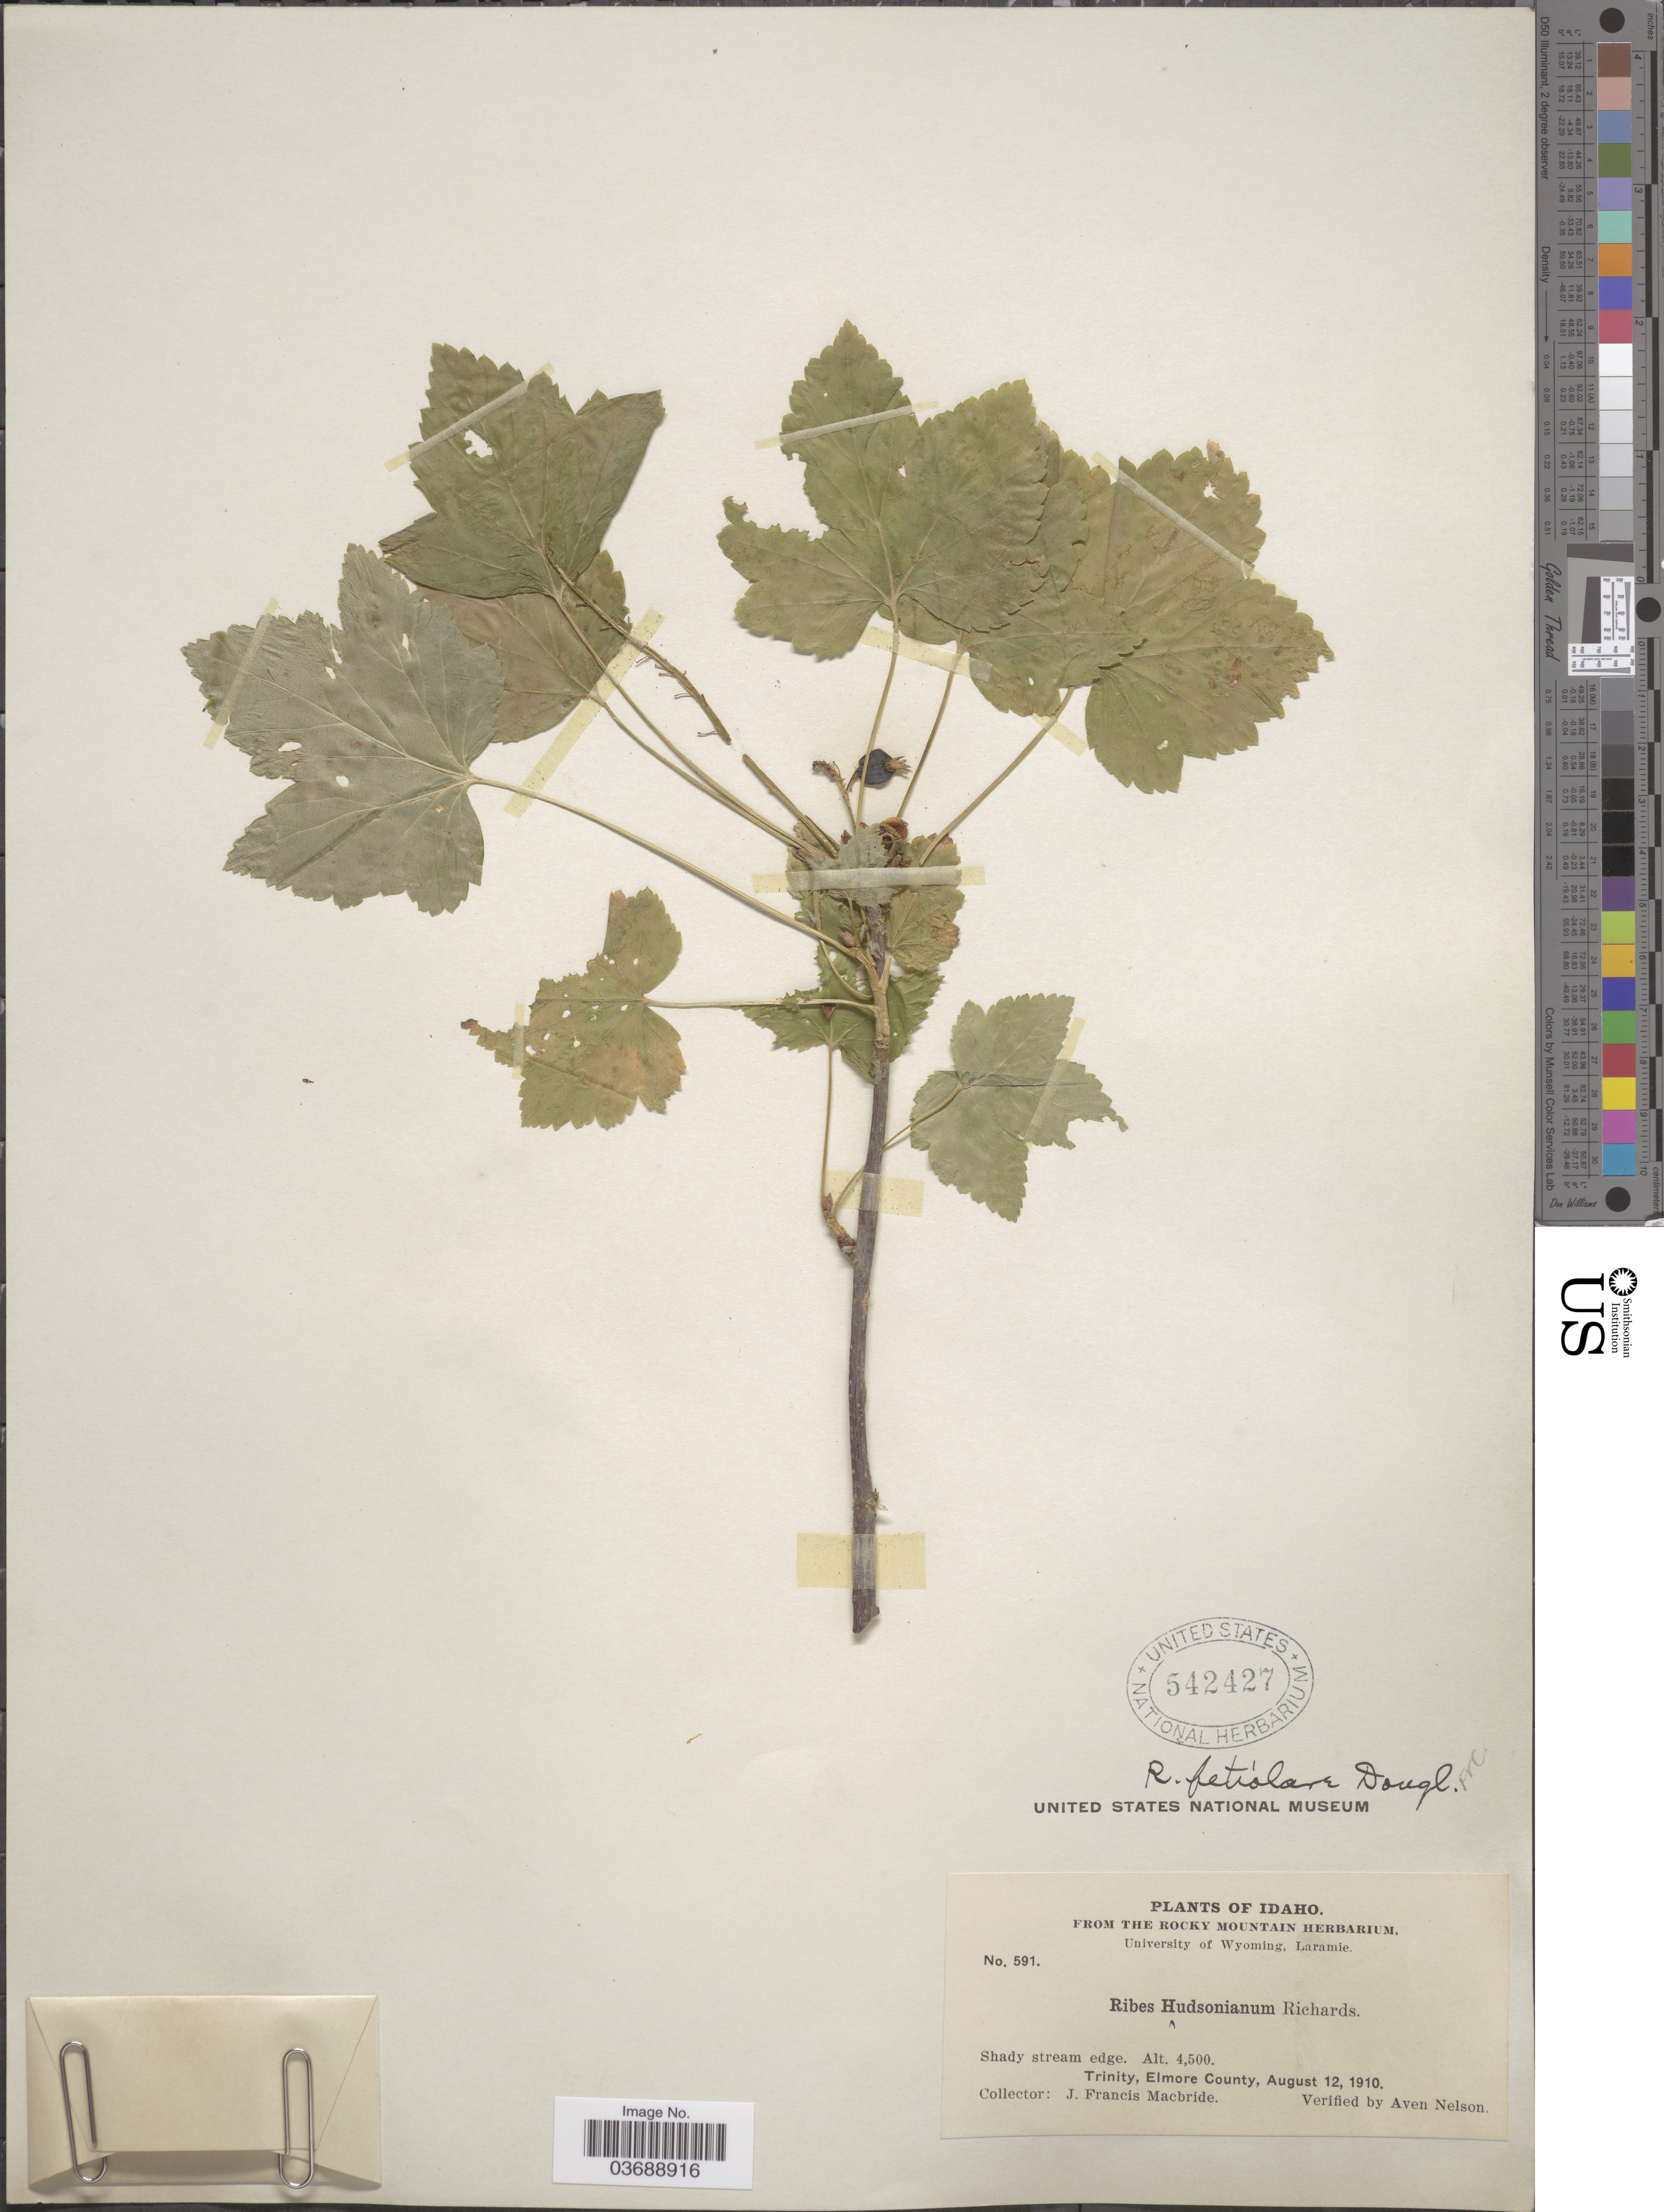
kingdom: Plantae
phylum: Tracheophyta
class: Magnoliopsida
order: Saxifragales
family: Grossulariaceae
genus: Ribes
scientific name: Ribes petiolare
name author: Douglas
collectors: J. F. Macbride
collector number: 591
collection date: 1910-08-12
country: United States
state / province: Idaho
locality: Trinity, Elmore County.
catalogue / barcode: US 542427